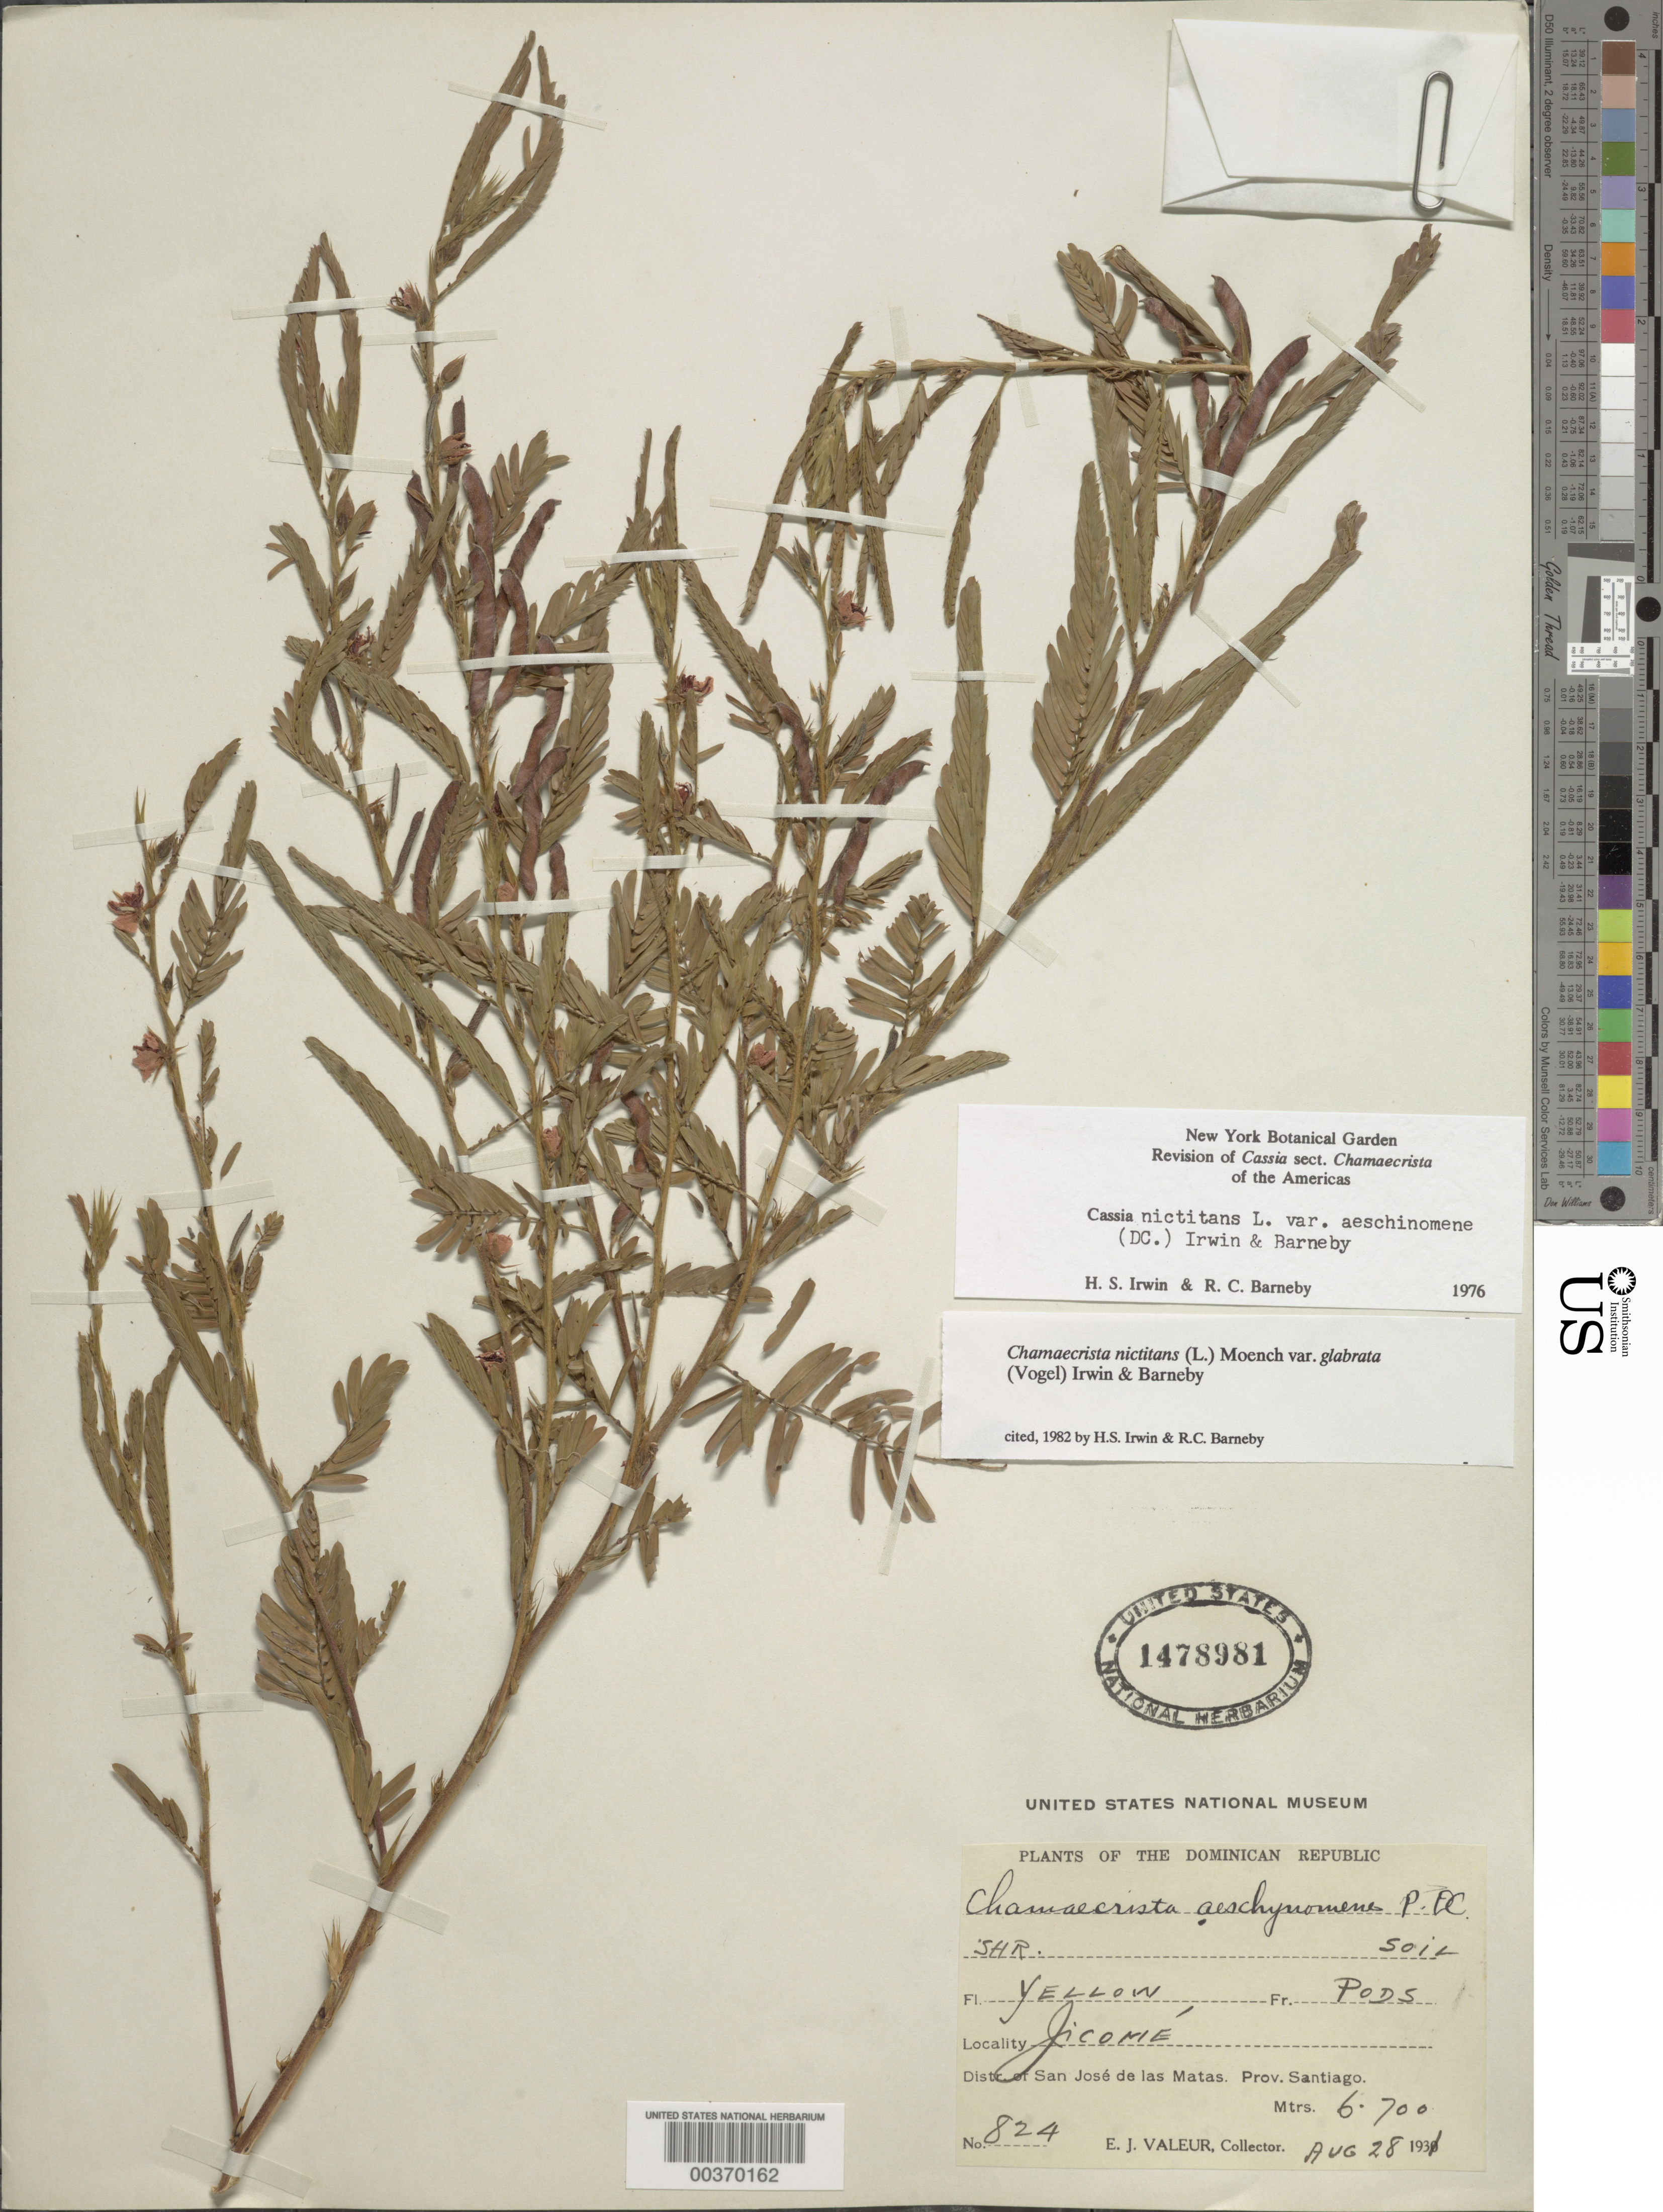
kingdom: Plantae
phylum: Tracheophyta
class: Magnoliopsida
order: Fabales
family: Fabaceae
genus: Chamaecrista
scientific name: Chamaecrista nictitans var. glabrata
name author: (Vogel) H.S. Irwin & Barneby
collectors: E. Valeur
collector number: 824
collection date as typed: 28 Aug 1931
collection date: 1931-08-28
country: Dominican Republic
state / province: Santiago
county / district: San José De Las Matas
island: Hispaniola Island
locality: San jose de las matas dist.; jicome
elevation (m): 600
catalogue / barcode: US 1478981